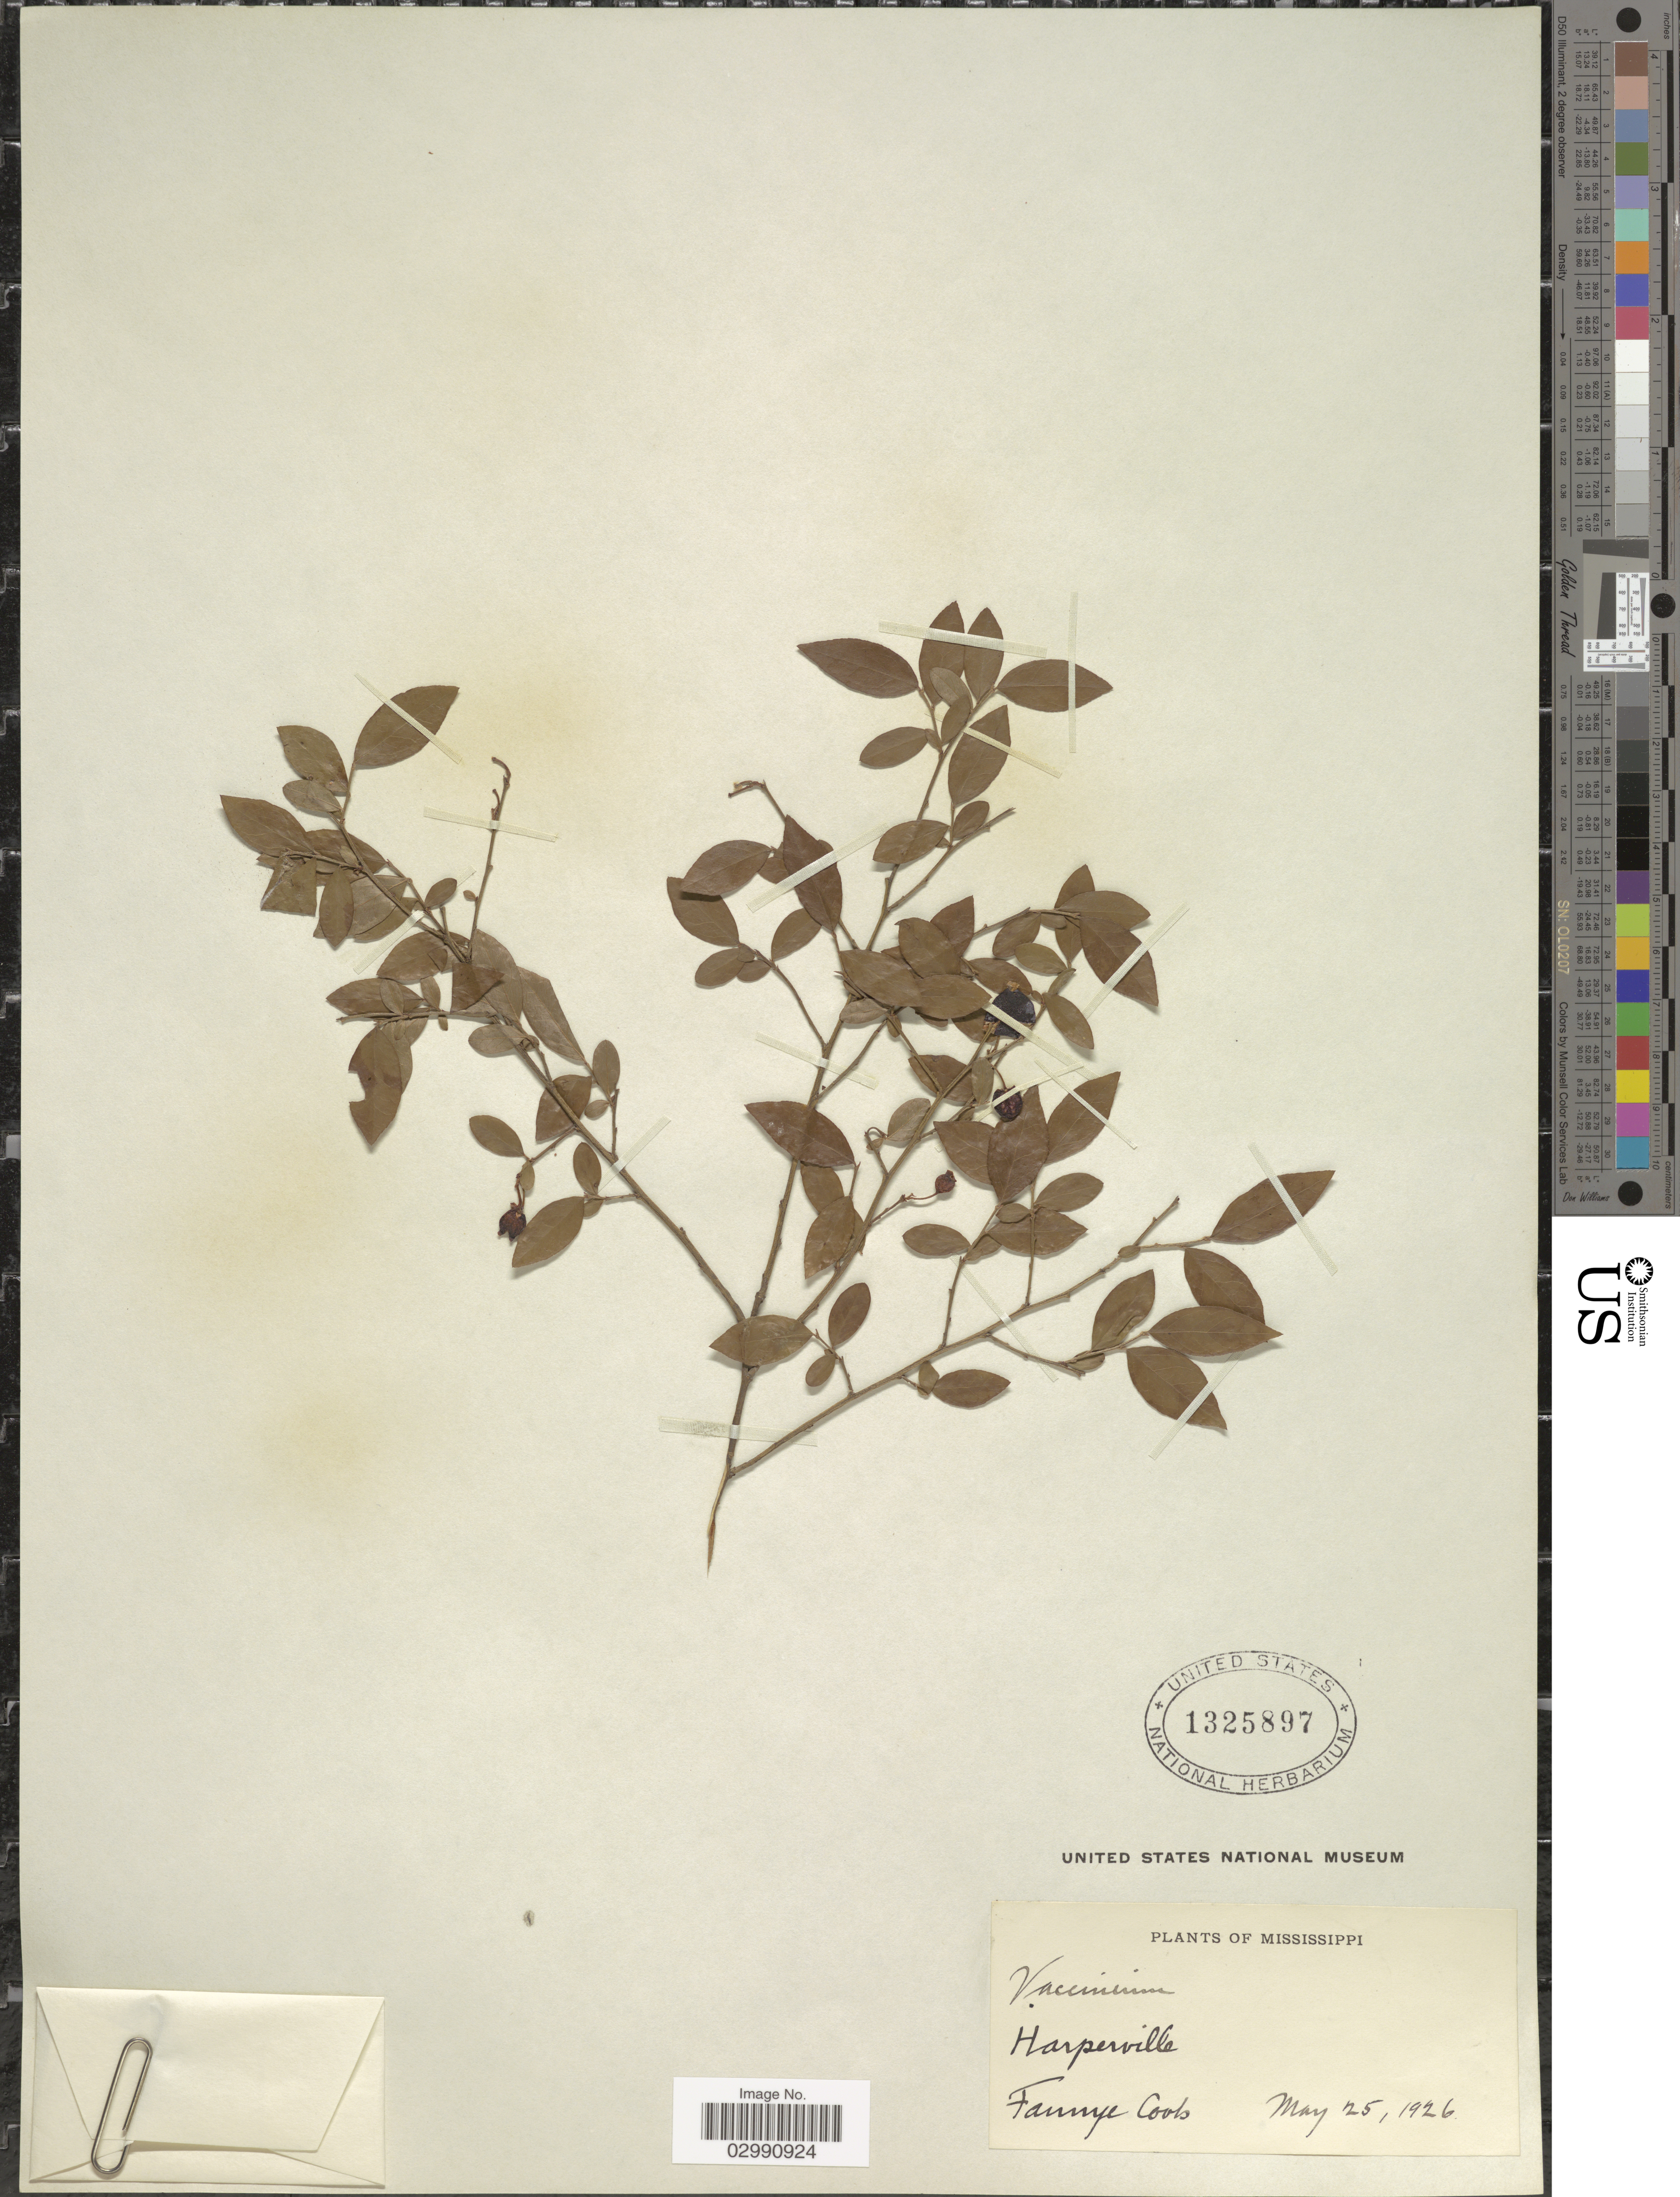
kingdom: Plantae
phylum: Tracheophyta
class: Magnoliopsida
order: Ericales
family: Ericaceae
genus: Vaccinium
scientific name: Vaccinium sp.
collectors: F. Coob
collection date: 1926-05-25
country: United States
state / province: Mississippi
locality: Harperville.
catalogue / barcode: US 1325897